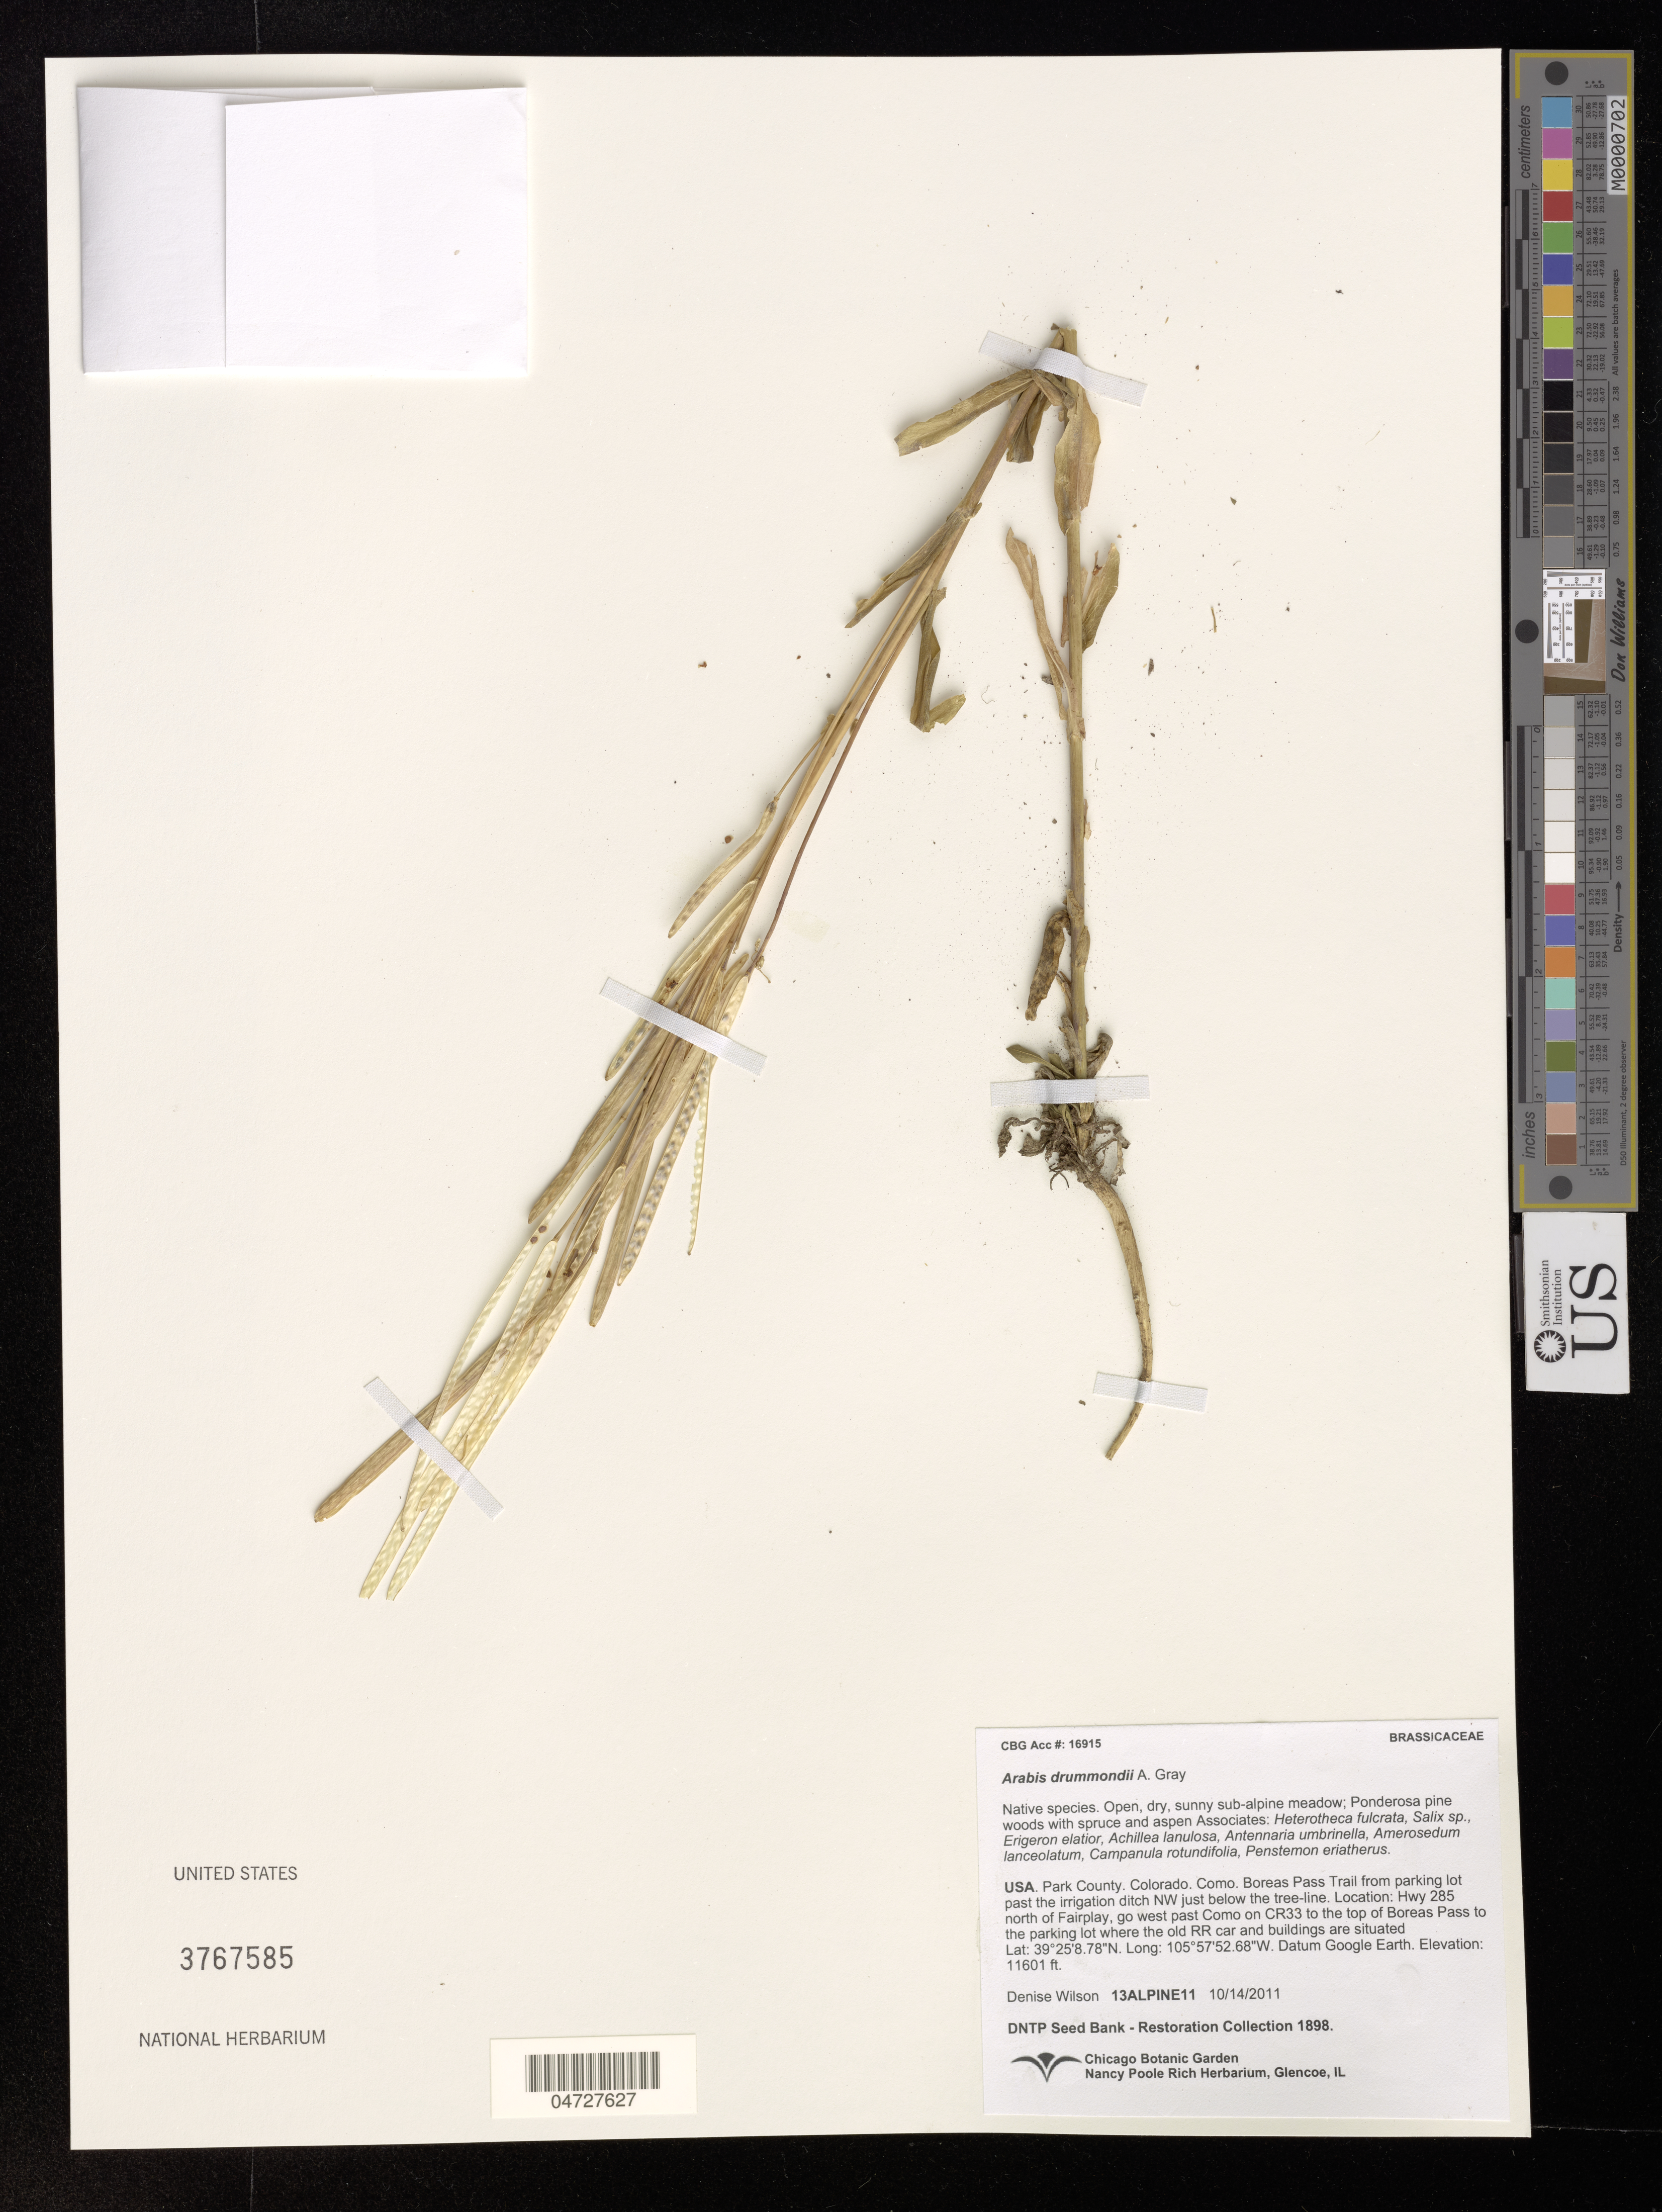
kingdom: Plantae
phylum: Tracheophyta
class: Magnoliopsida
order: Brassicales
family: Brassicaceae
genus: Arabis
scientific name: Arabis drummondii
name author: A. Gray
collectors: D. Wilson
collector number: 13ALPINE11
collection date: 2011-10-14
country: United States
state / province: Colorado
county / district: Park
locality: Park County. Como. Boreas Pass Trail from parking lot past the irrigation ditch NW just below the tree-line. Hwy 285 north of Fairplay, go west past Como on CR33 to the top of Boreas Pass to the parking lot where the old RR car and buildings are situated.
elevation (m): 3536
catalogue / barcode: US 3767585